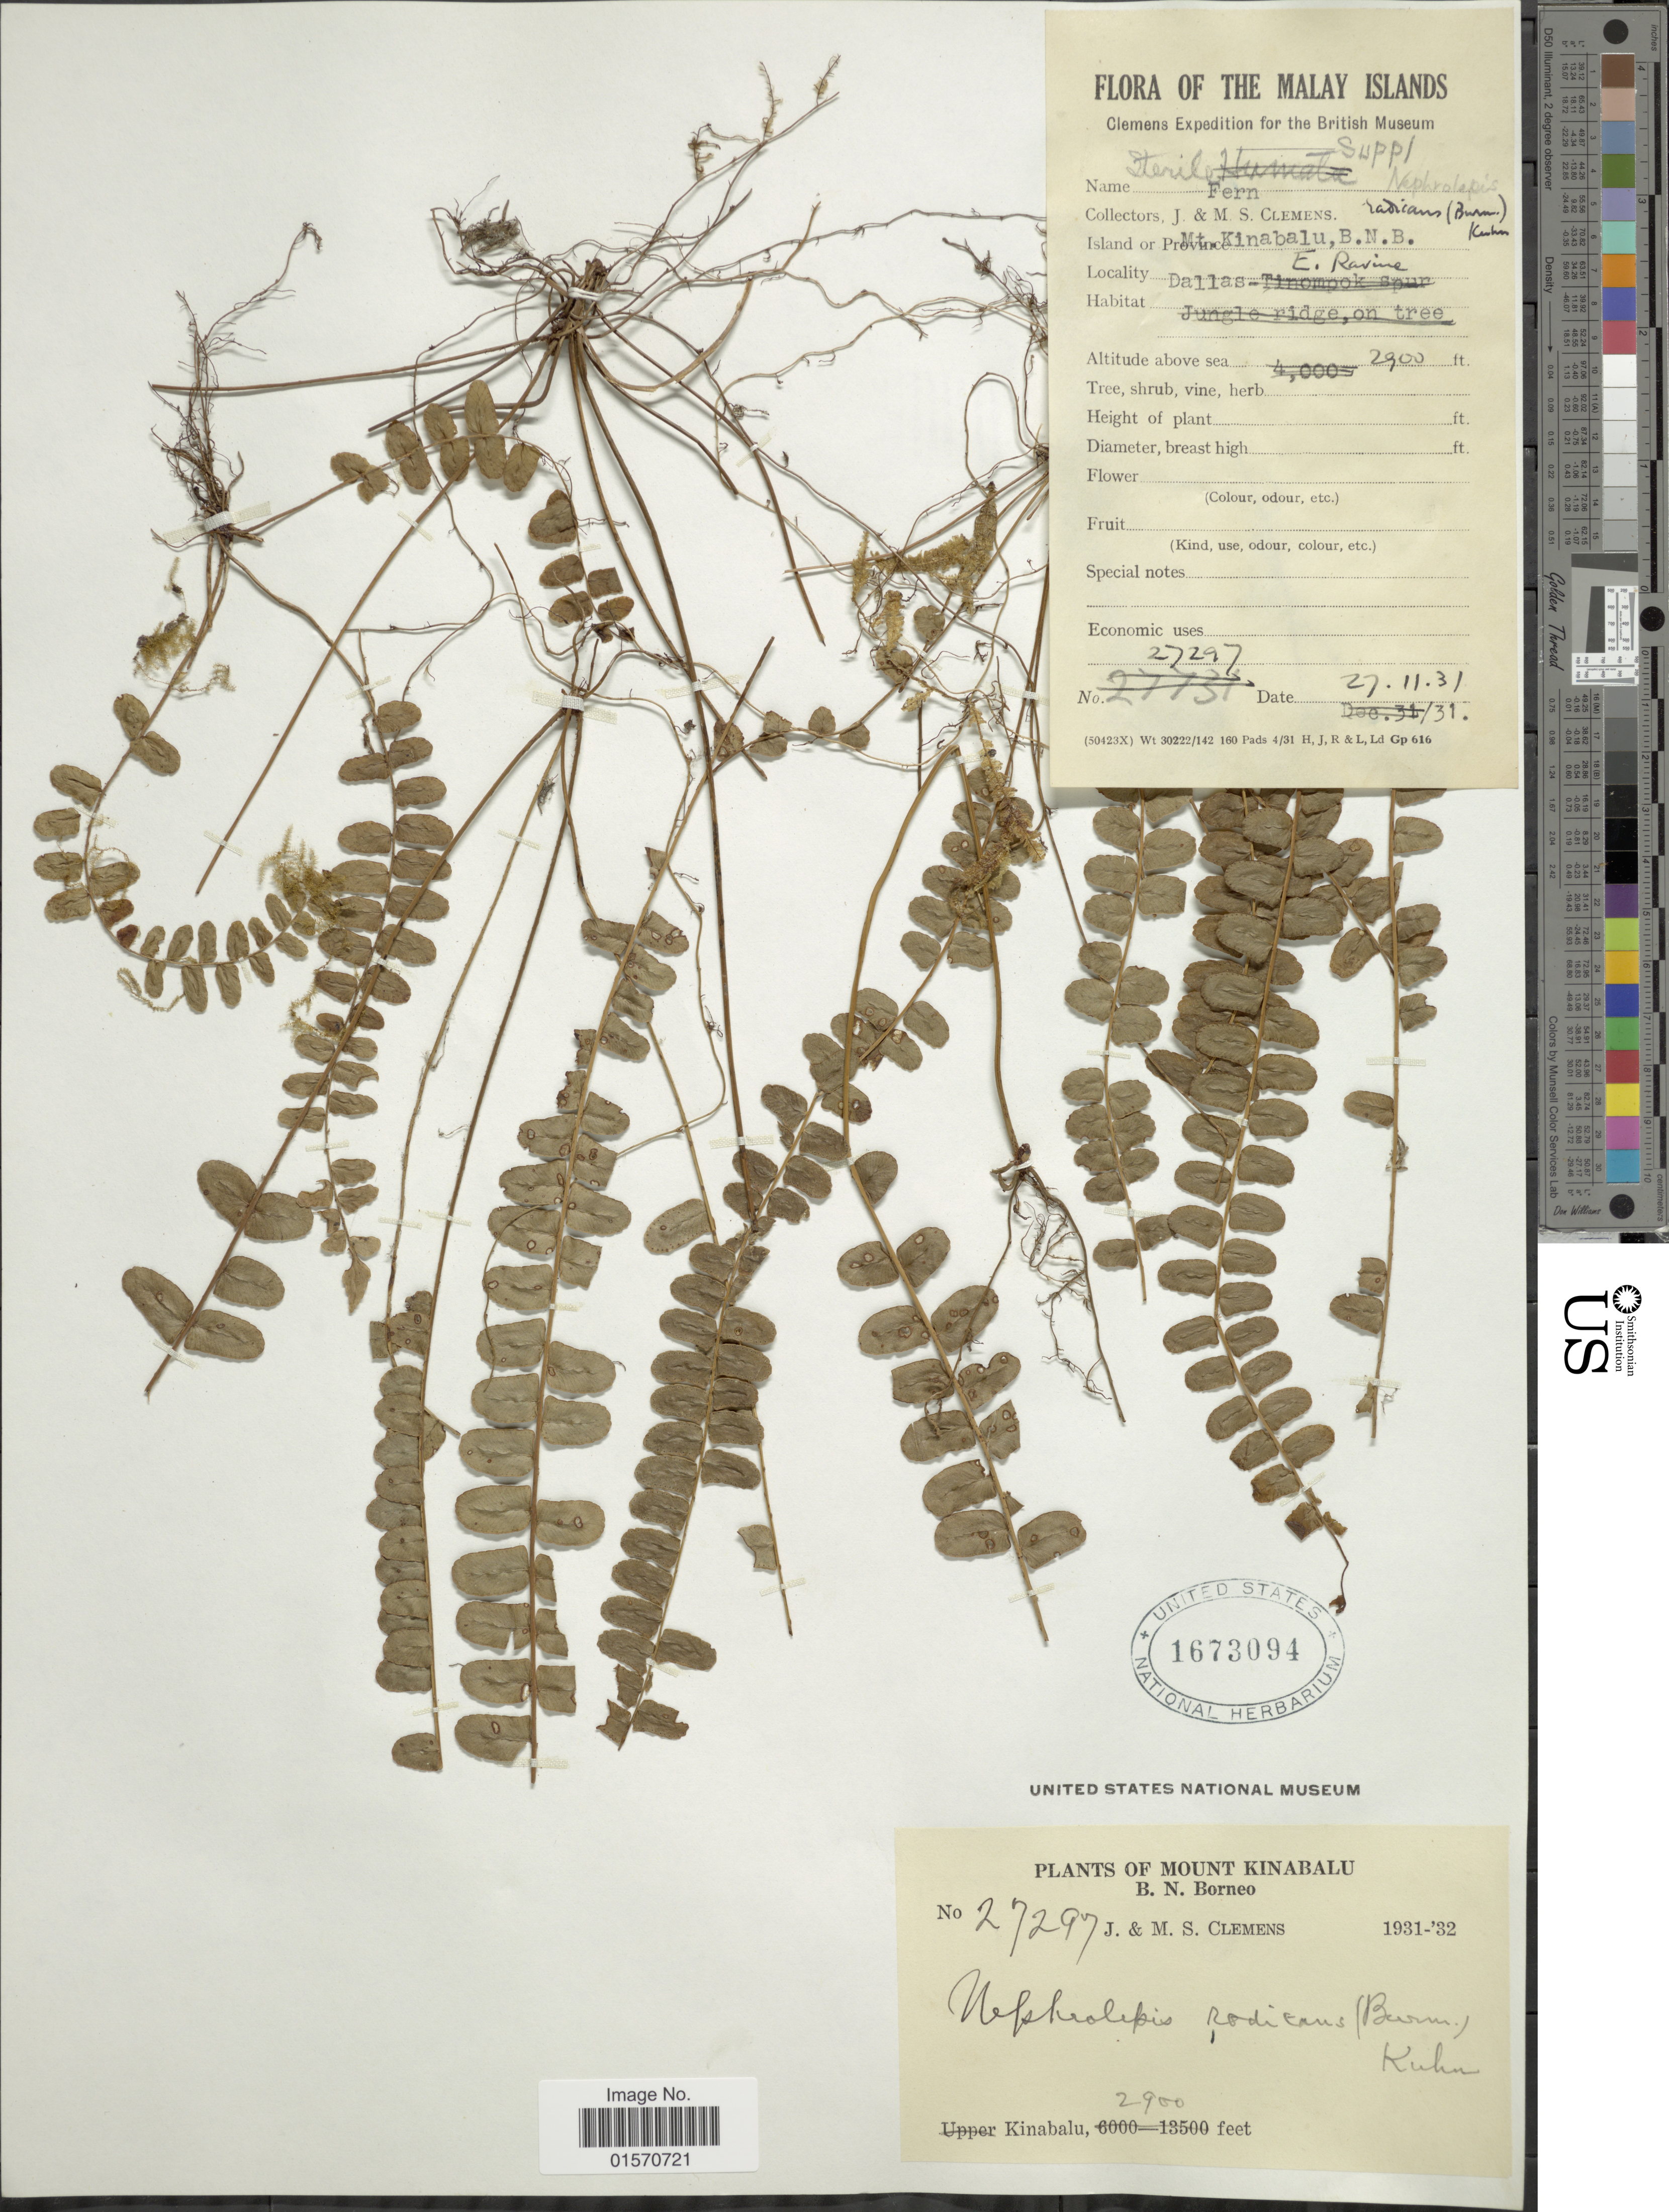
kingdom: Plantae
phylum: Tracheophyta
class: Polypodiopsida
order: Polypodiales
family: Nephrolepidaceae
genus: Nephrolepis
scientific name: Nephrolepis radicans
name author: (Burm.) Kuhn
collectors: J. Clemens & M. S. Clemens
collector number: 27297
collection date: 1931-11-27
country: Malaysia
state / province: Sabah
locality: Malay Islands. Mt. Kinabalu, B. N. Borneo. Dallas. E. Ravine.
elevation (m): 884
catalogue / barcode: US 1673094